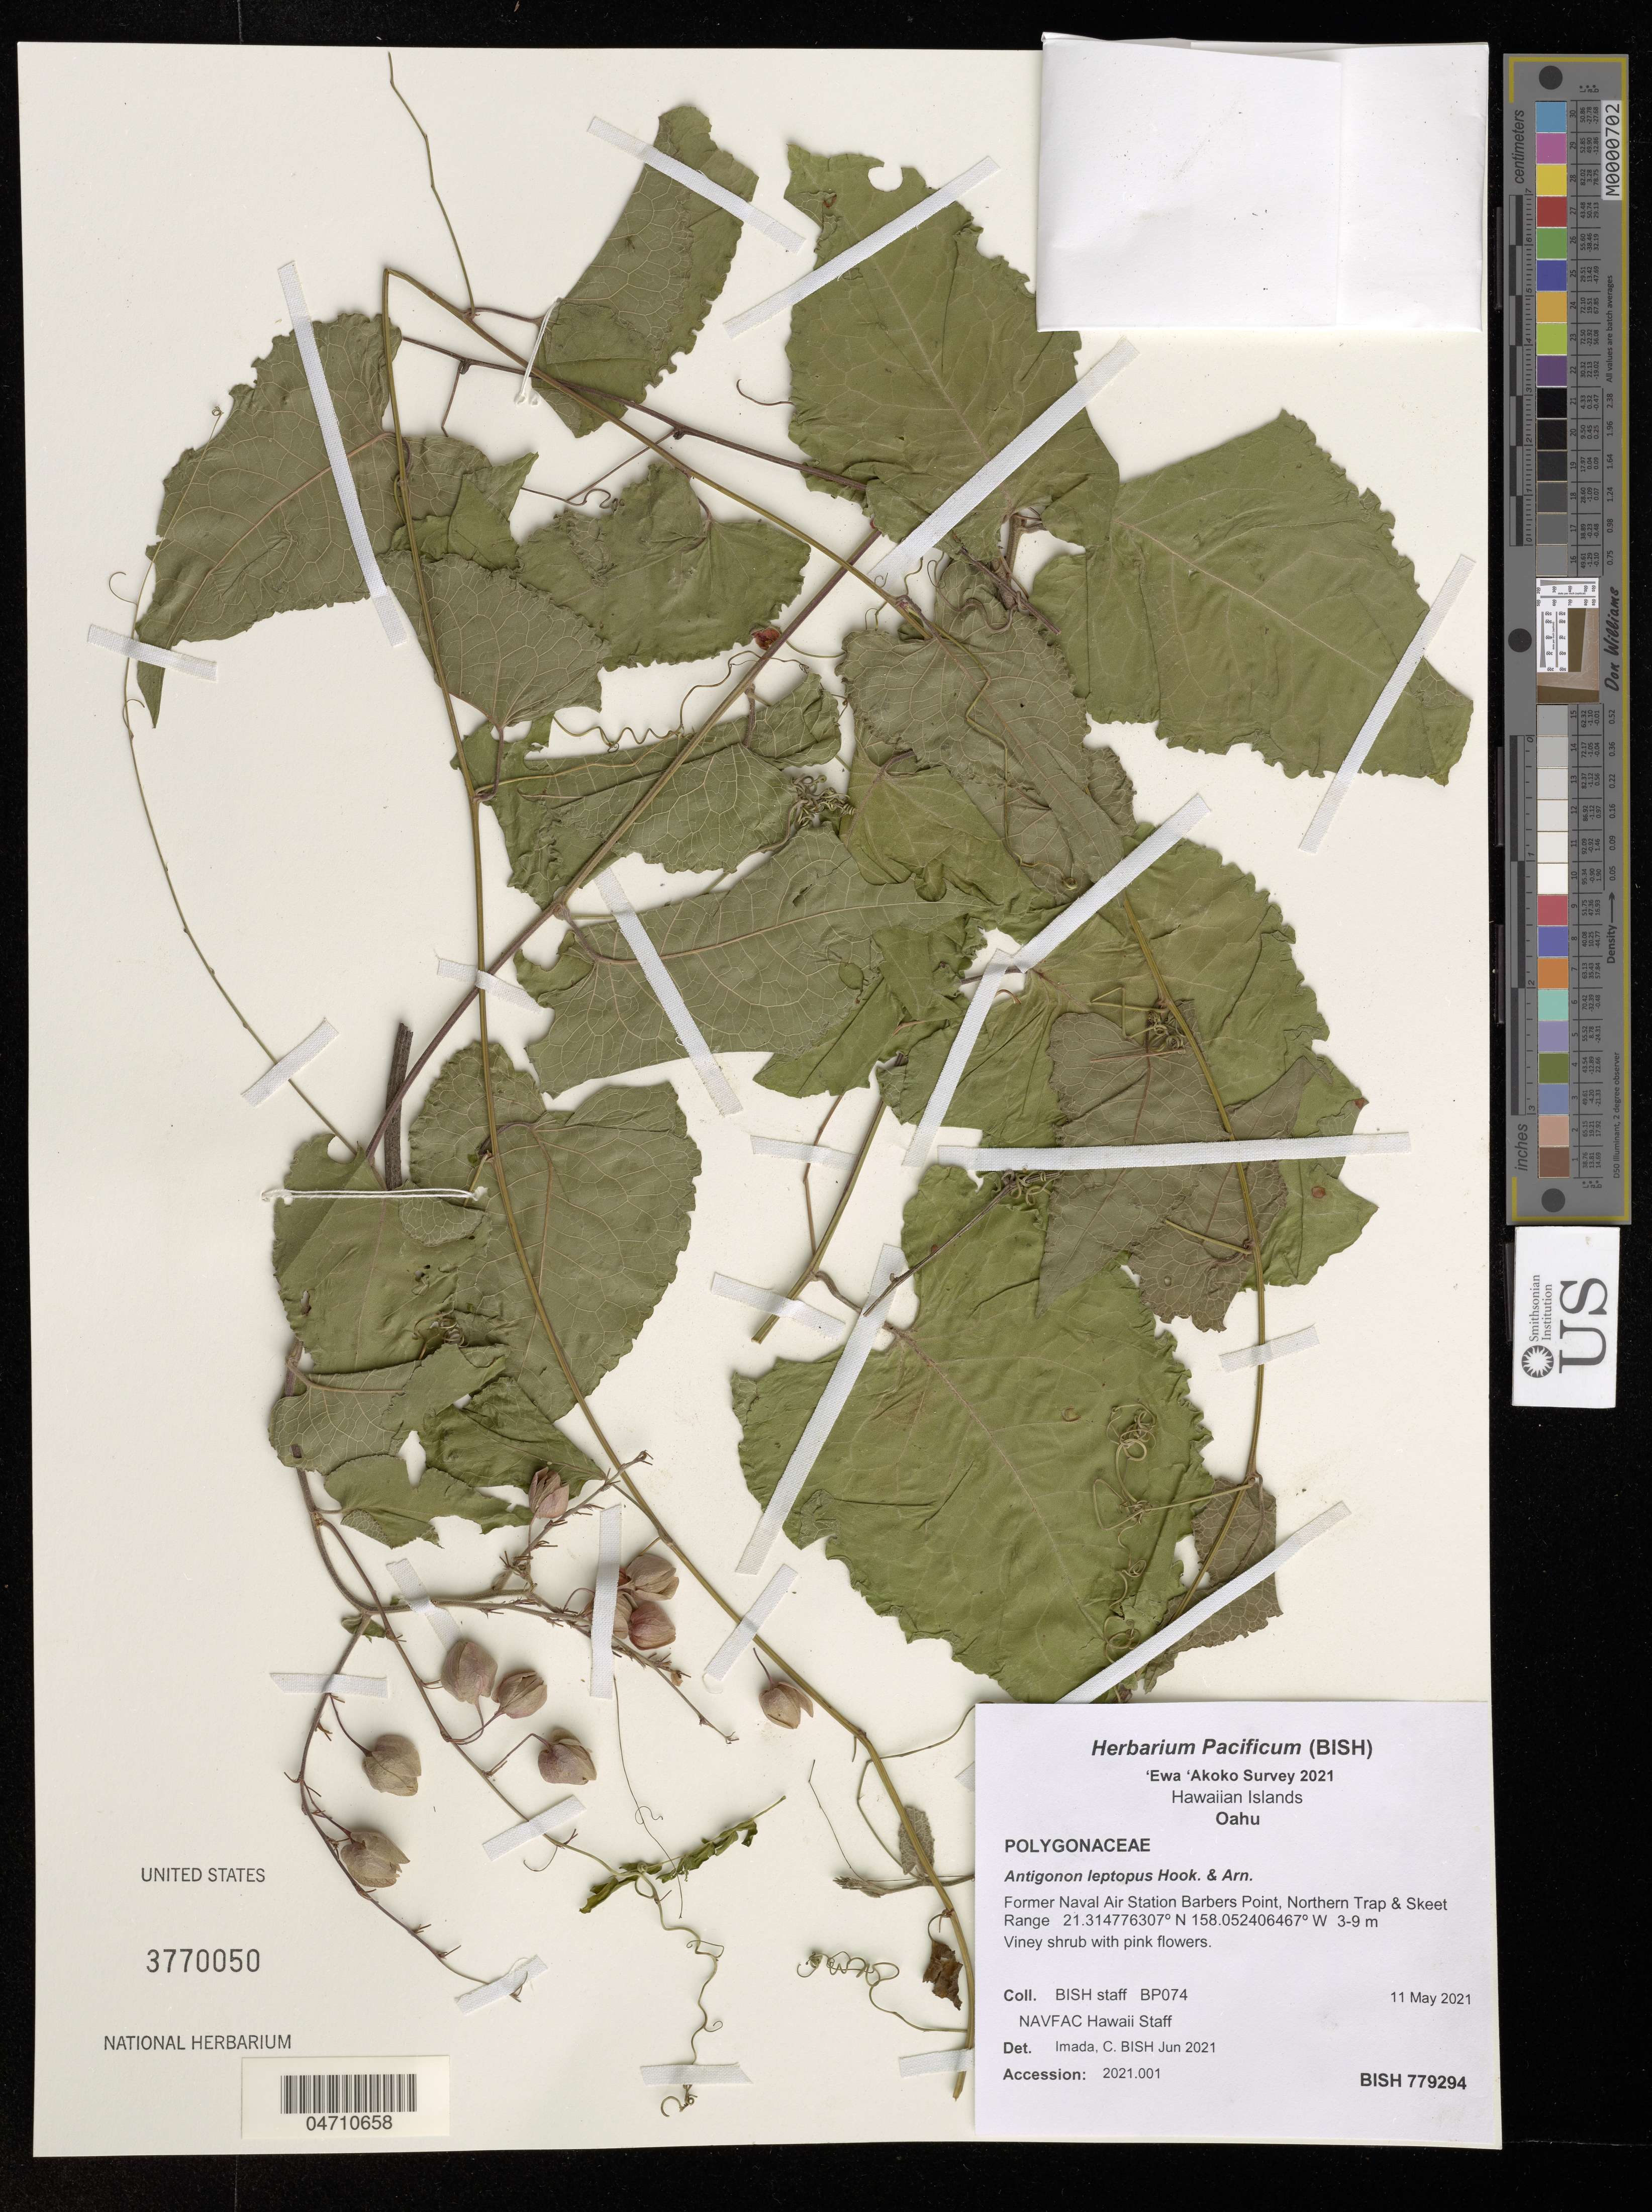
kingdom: Plantae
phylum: Tracheophyta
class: Magnoliopsida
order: Caryophyllales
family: Polygonaceae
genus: Antigonon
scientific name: Antigonon leptopus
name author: Hook. & Arn.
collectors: Bernice P. Bishop Museum & N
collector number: BP074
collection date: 2021-05-11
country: United States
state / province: Hawaii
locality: Hawaiian Islands. Oahu. Former Naval Air Station Barbers Point, Northern Trap & Skeet Range.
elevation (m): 3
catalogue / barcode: US 3770050